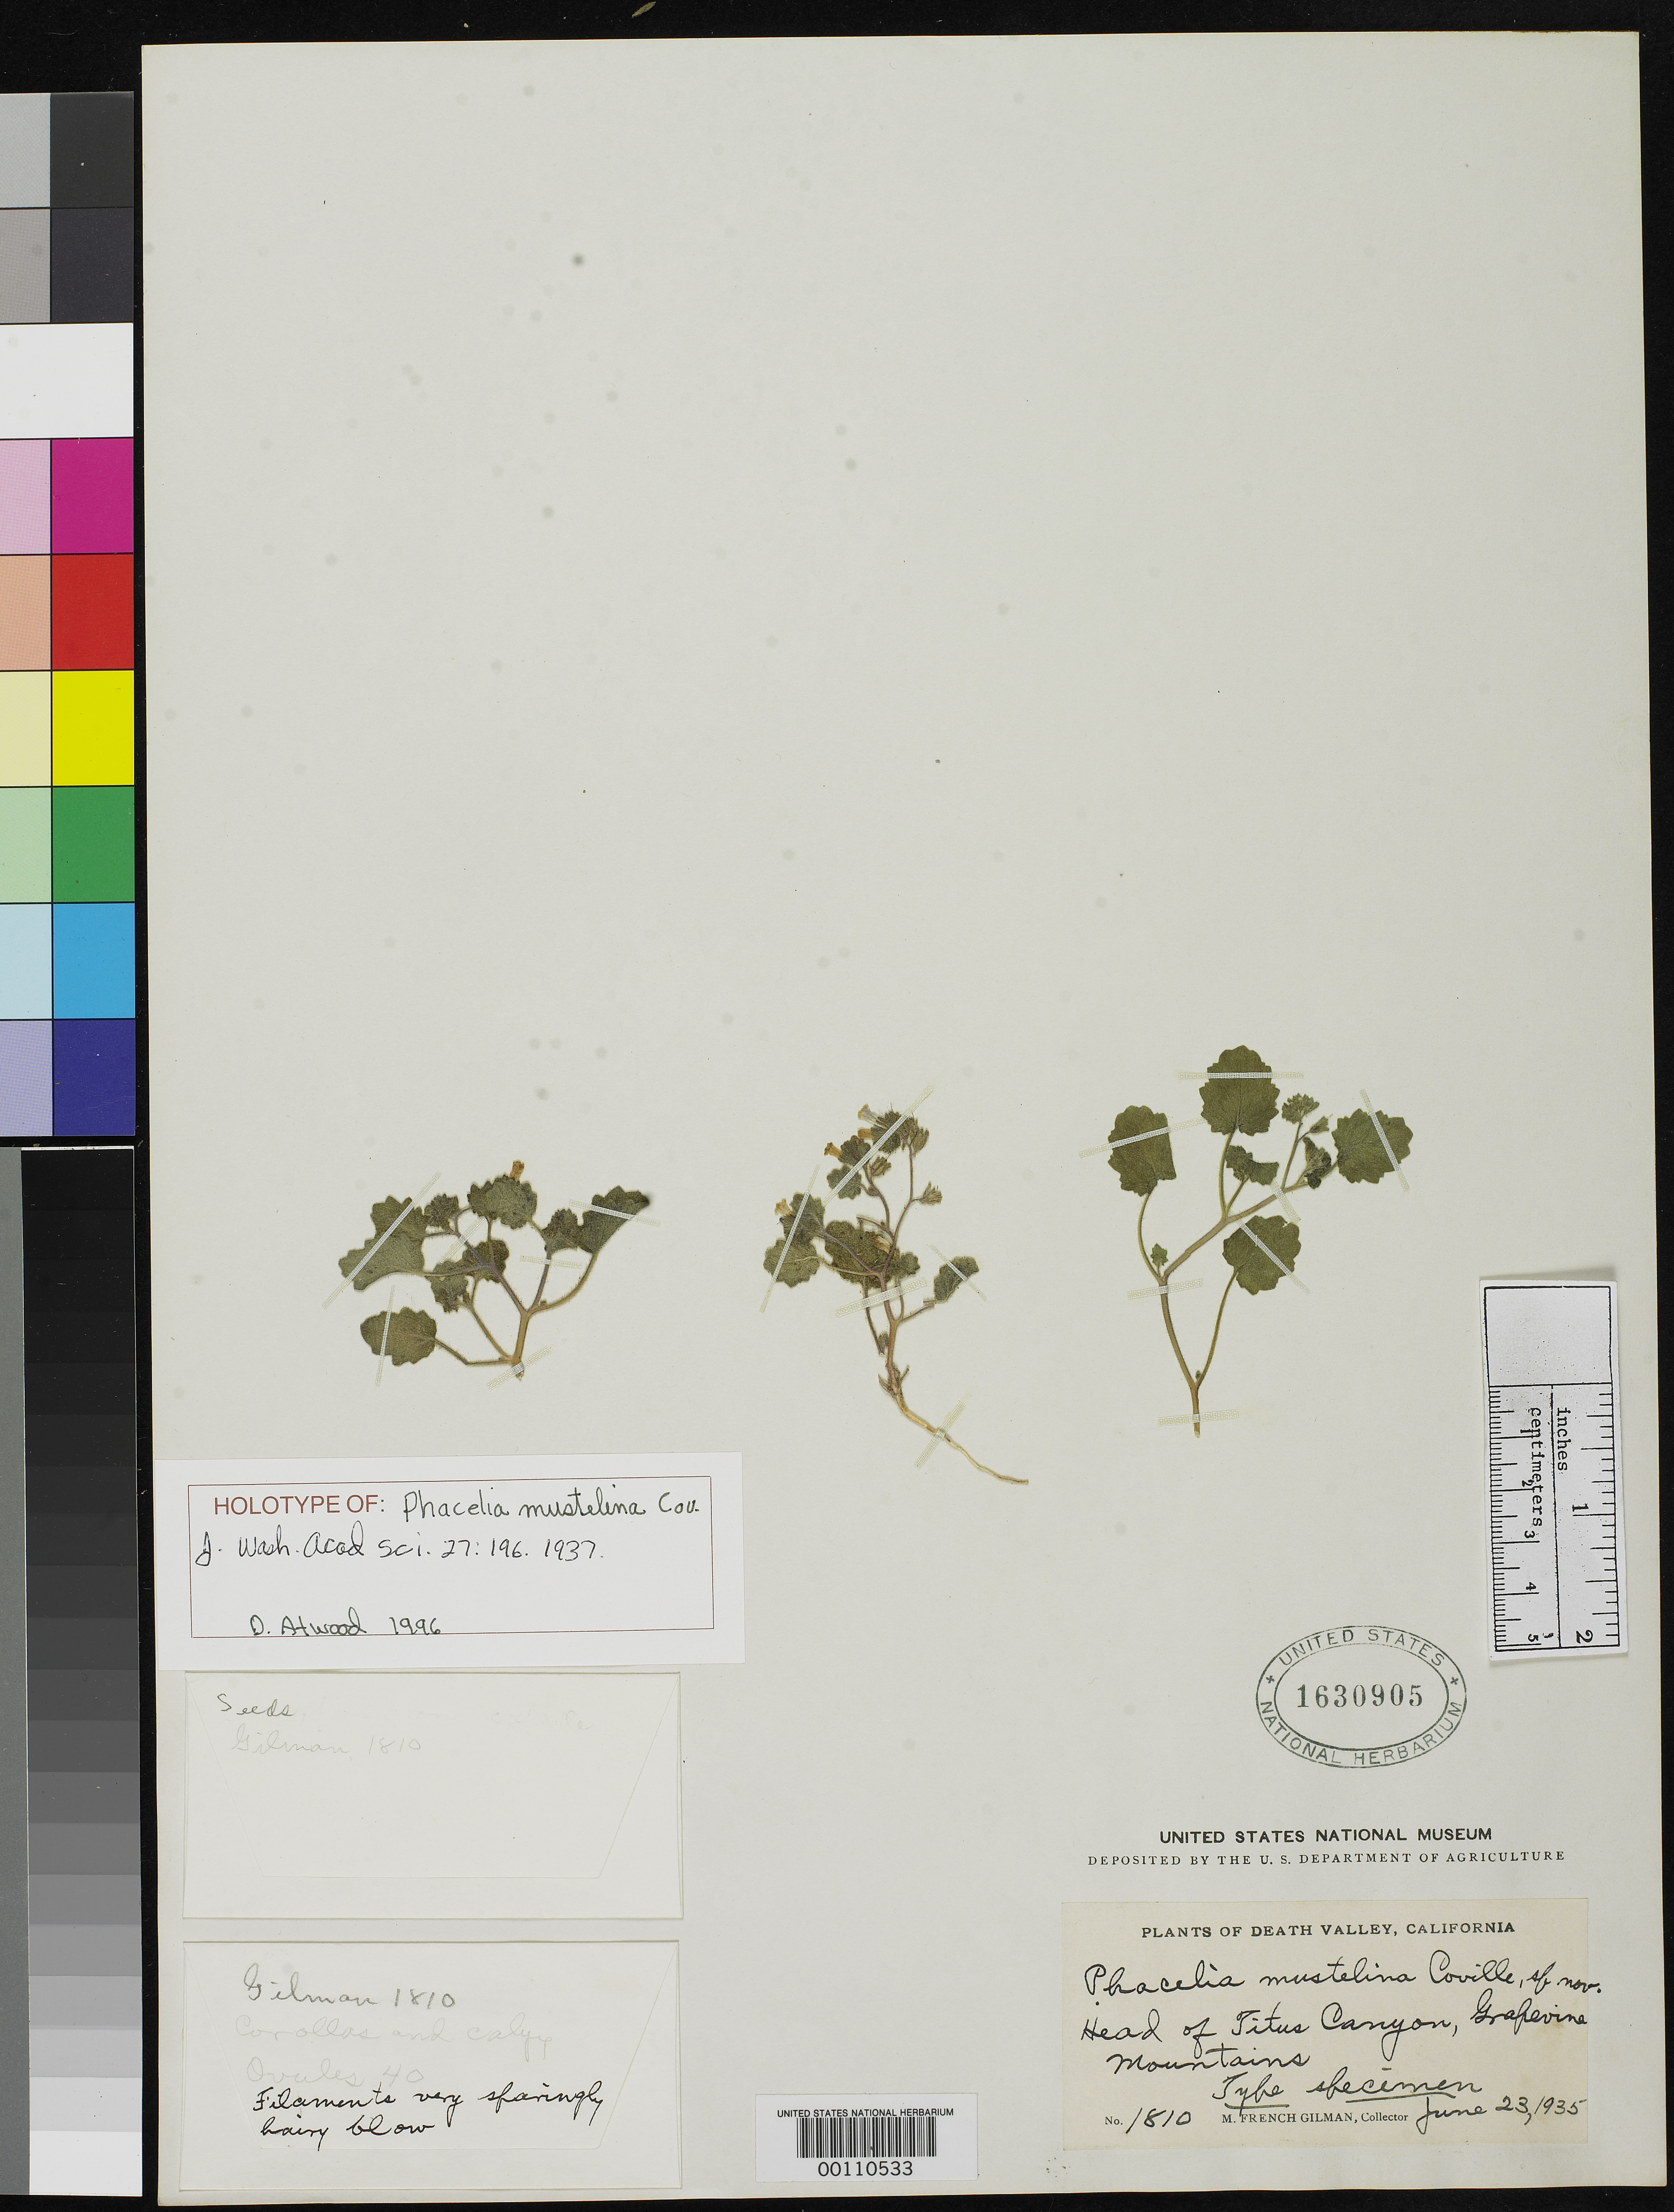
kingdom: Plantae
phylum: Tracheophyta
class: Magnoliopsida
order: Boraginales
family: Hydrophyllaceae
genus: Phacelia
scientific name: Phacelia mustelina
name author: Coville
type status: Holotype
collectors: M. F. Gilman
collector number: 1810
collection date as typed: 23 Jun 1935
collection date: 1935-06-23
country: United States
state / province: California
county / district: Inyo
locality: Death Valley, head of Titus Canyon, Grapevine Mountains.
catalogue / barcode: US 1630905